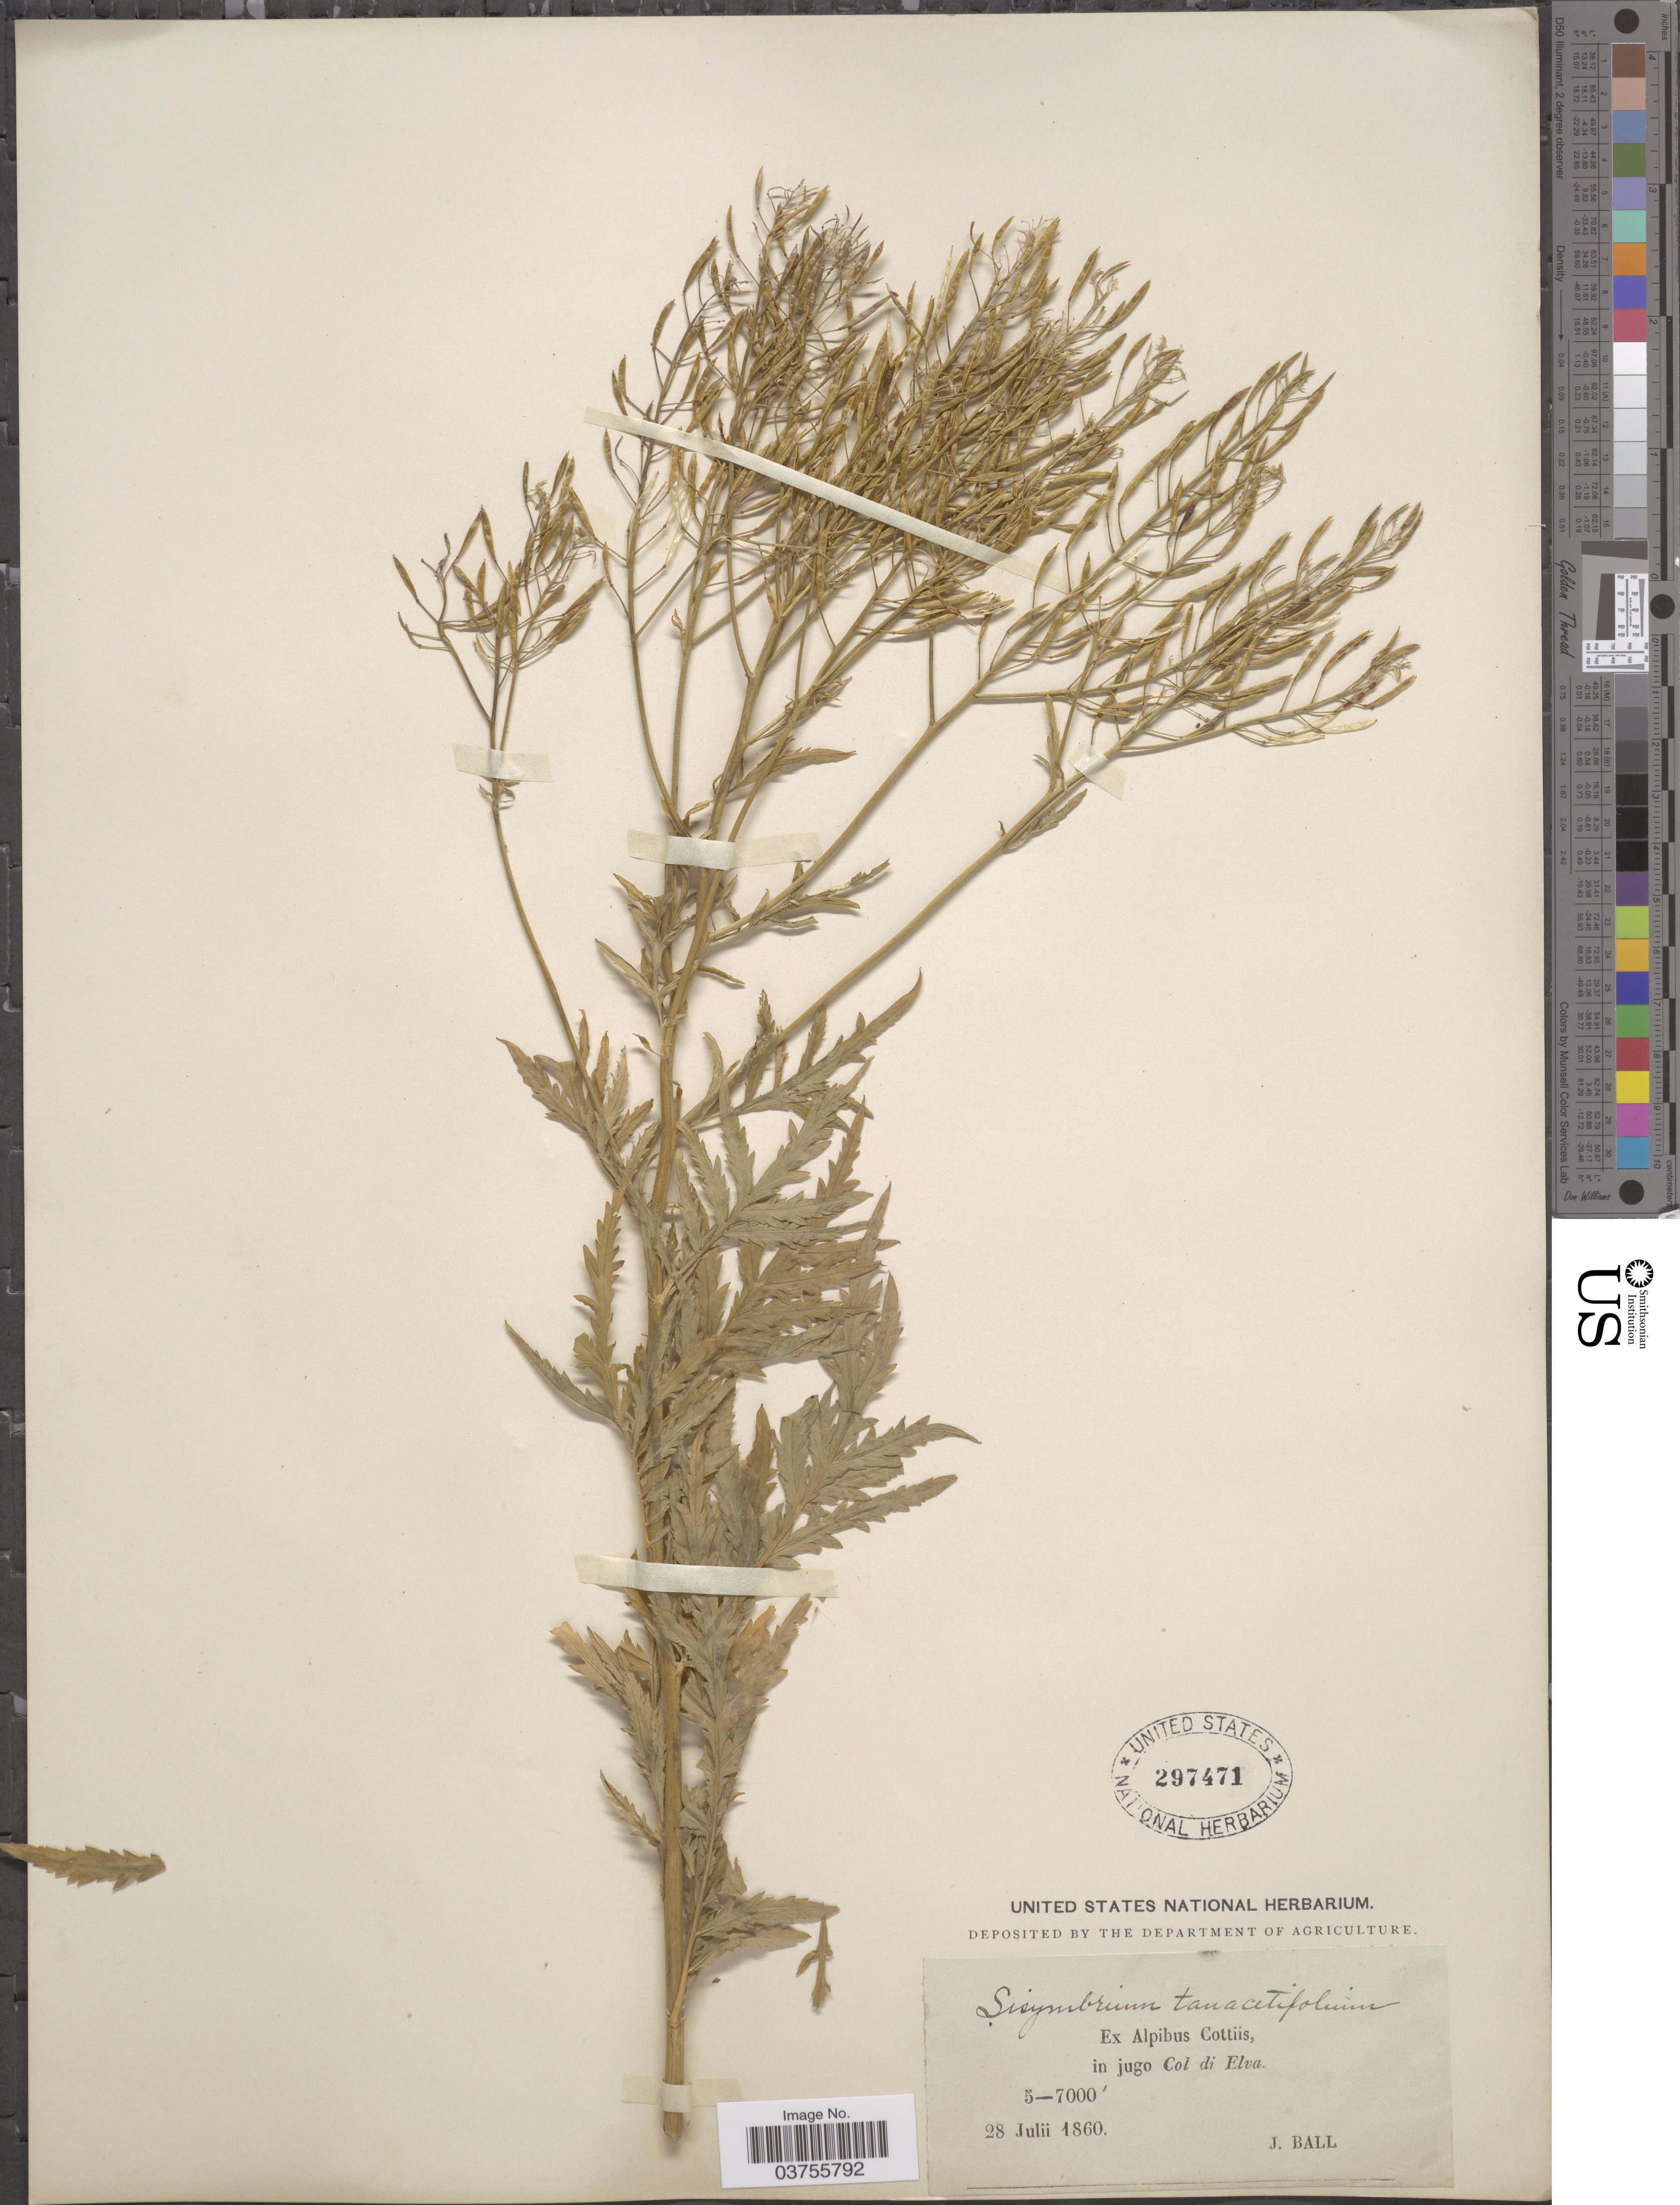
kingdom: Plantae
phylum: Tracheophyta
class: Magnoliopsida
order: Brassicales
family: Brassicaceae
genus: Sophia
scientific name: Sophia tanacetifolium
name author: L.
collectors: J. Ball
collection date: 1860-07-28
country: Italy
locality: Ex Alpibus Cottiis, in jugo Col di Elva.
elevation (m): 1524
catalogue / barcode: US 297471